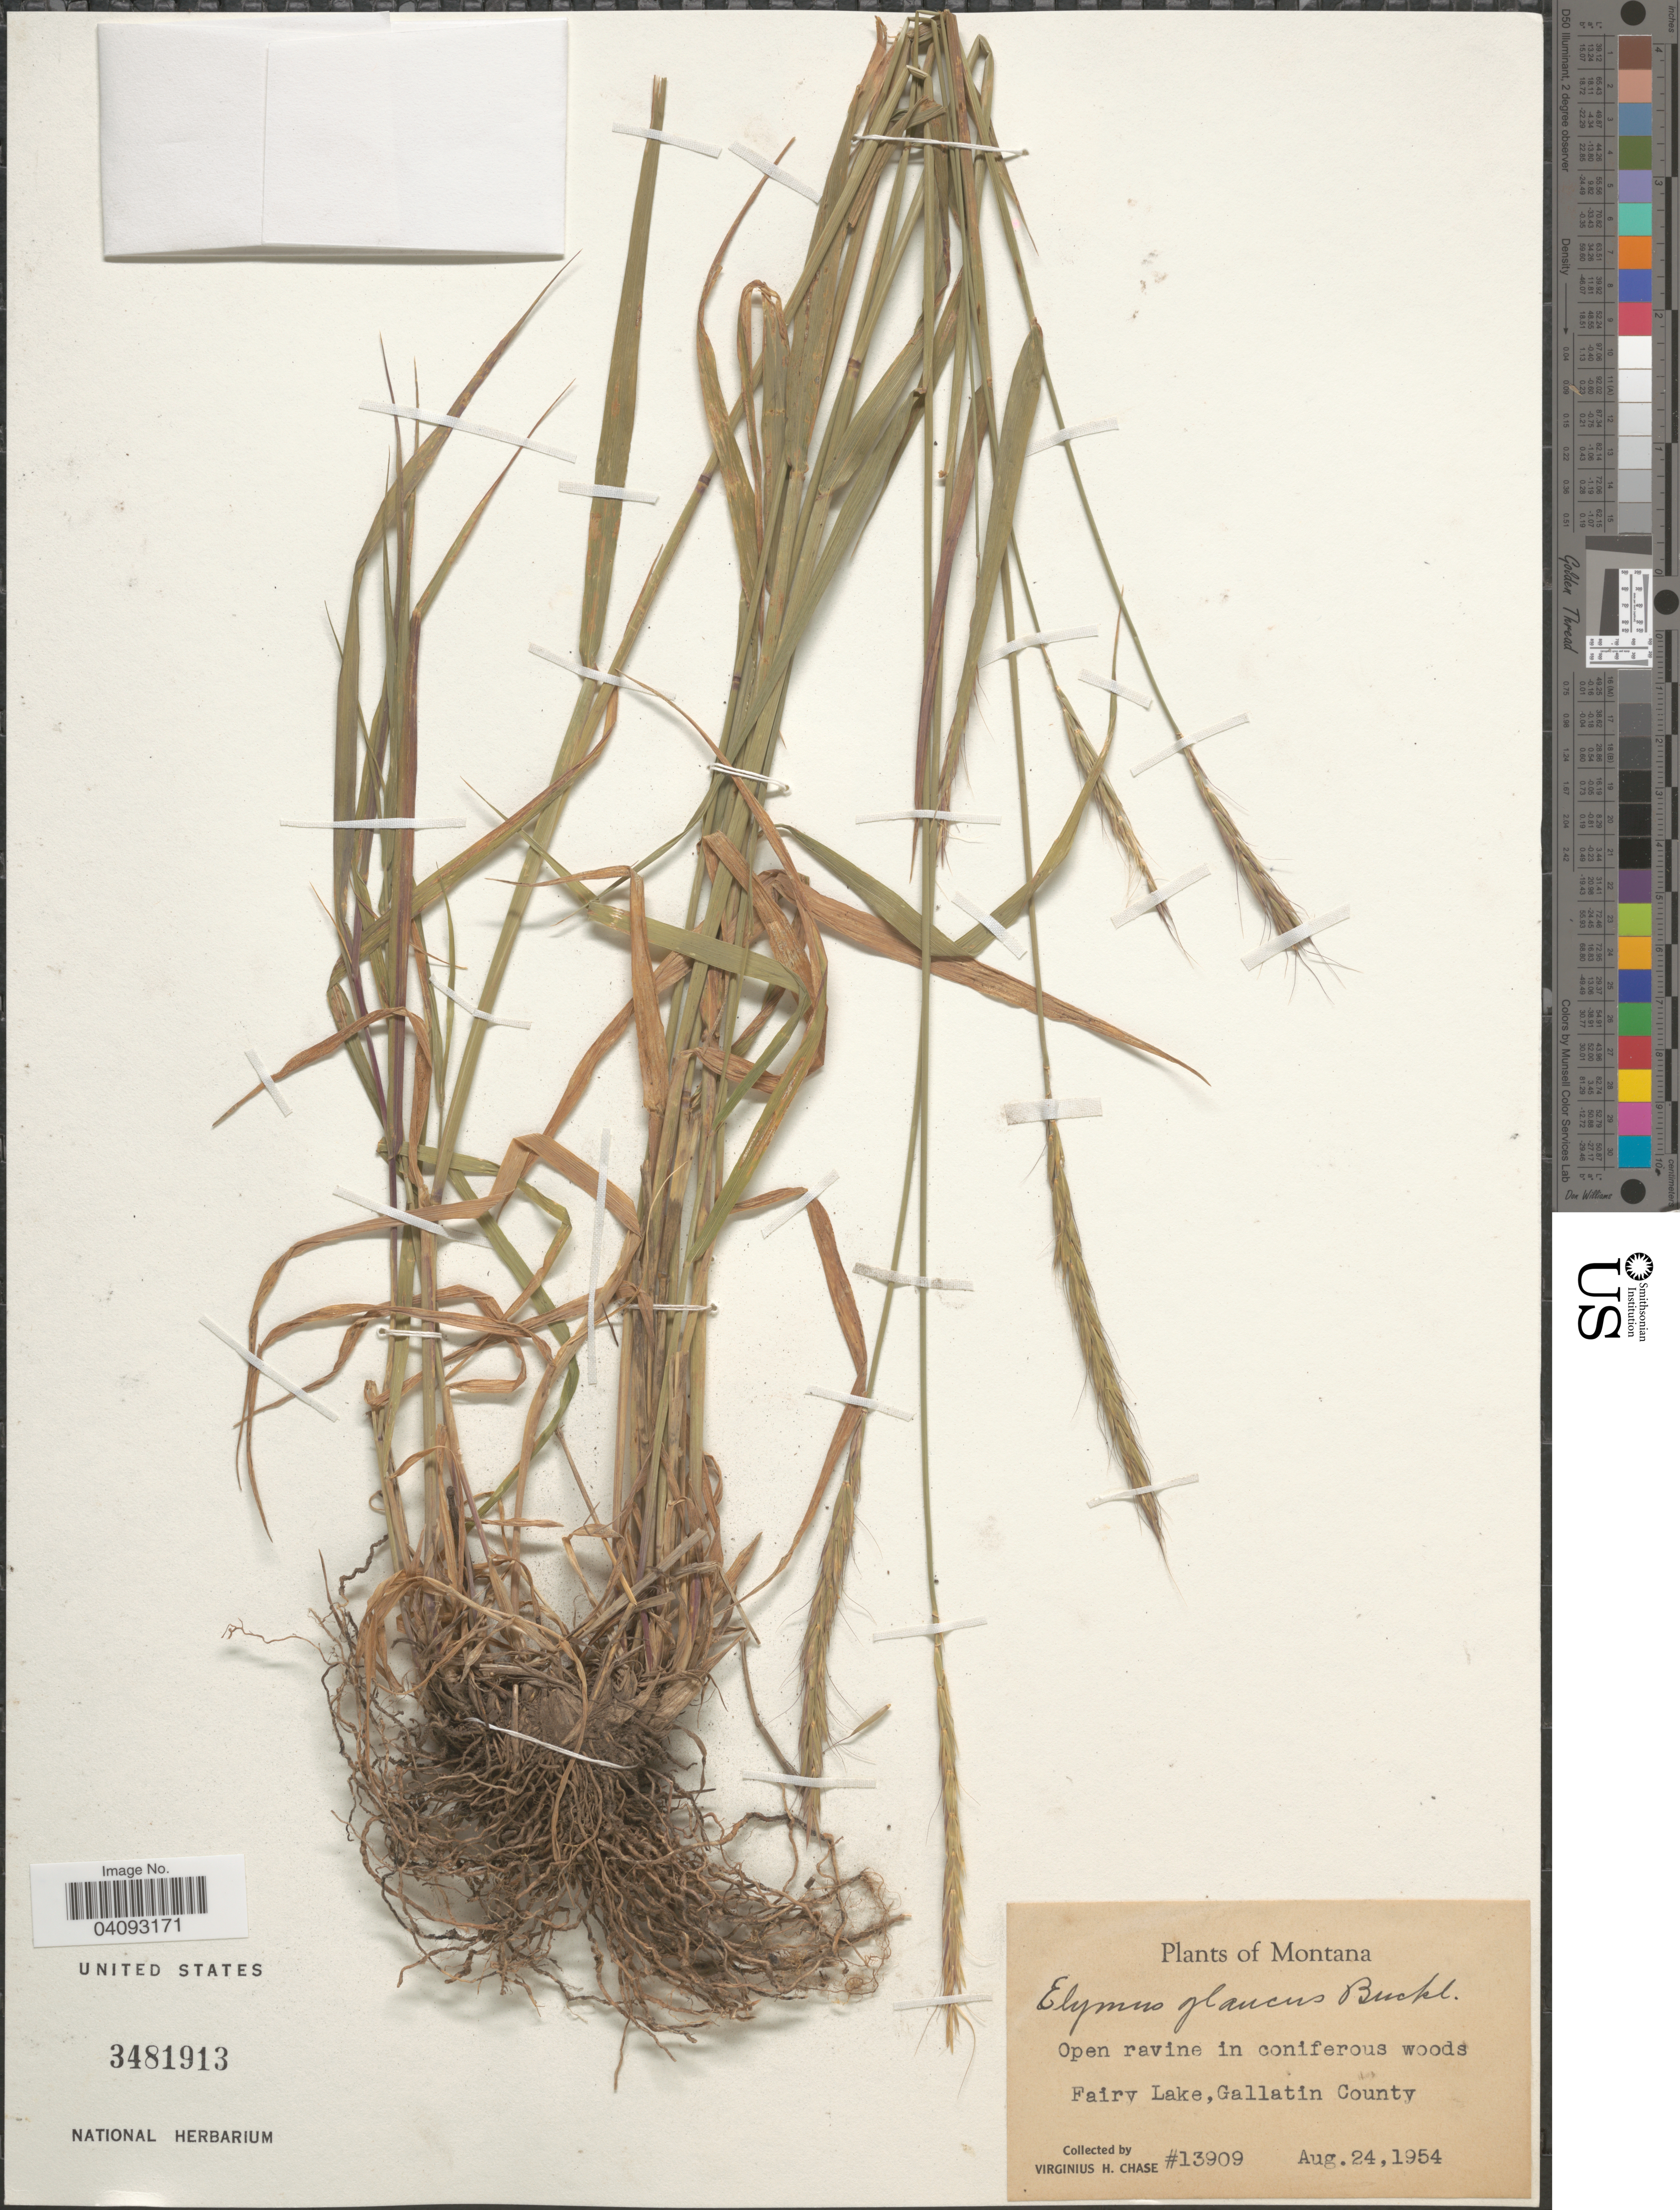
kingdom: Plantae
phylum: Tracheophyta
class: Liliopsida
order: Poales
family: Poaceae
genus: Elymus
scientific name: Elymus glaucus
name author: Buckley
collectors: V. H. Chase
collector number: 13909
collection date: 1954-08-24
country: United States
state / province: Montana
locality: Open ravine in coniferous woods. Fairy Lake, Gallatin County.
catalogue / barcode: US 3481913